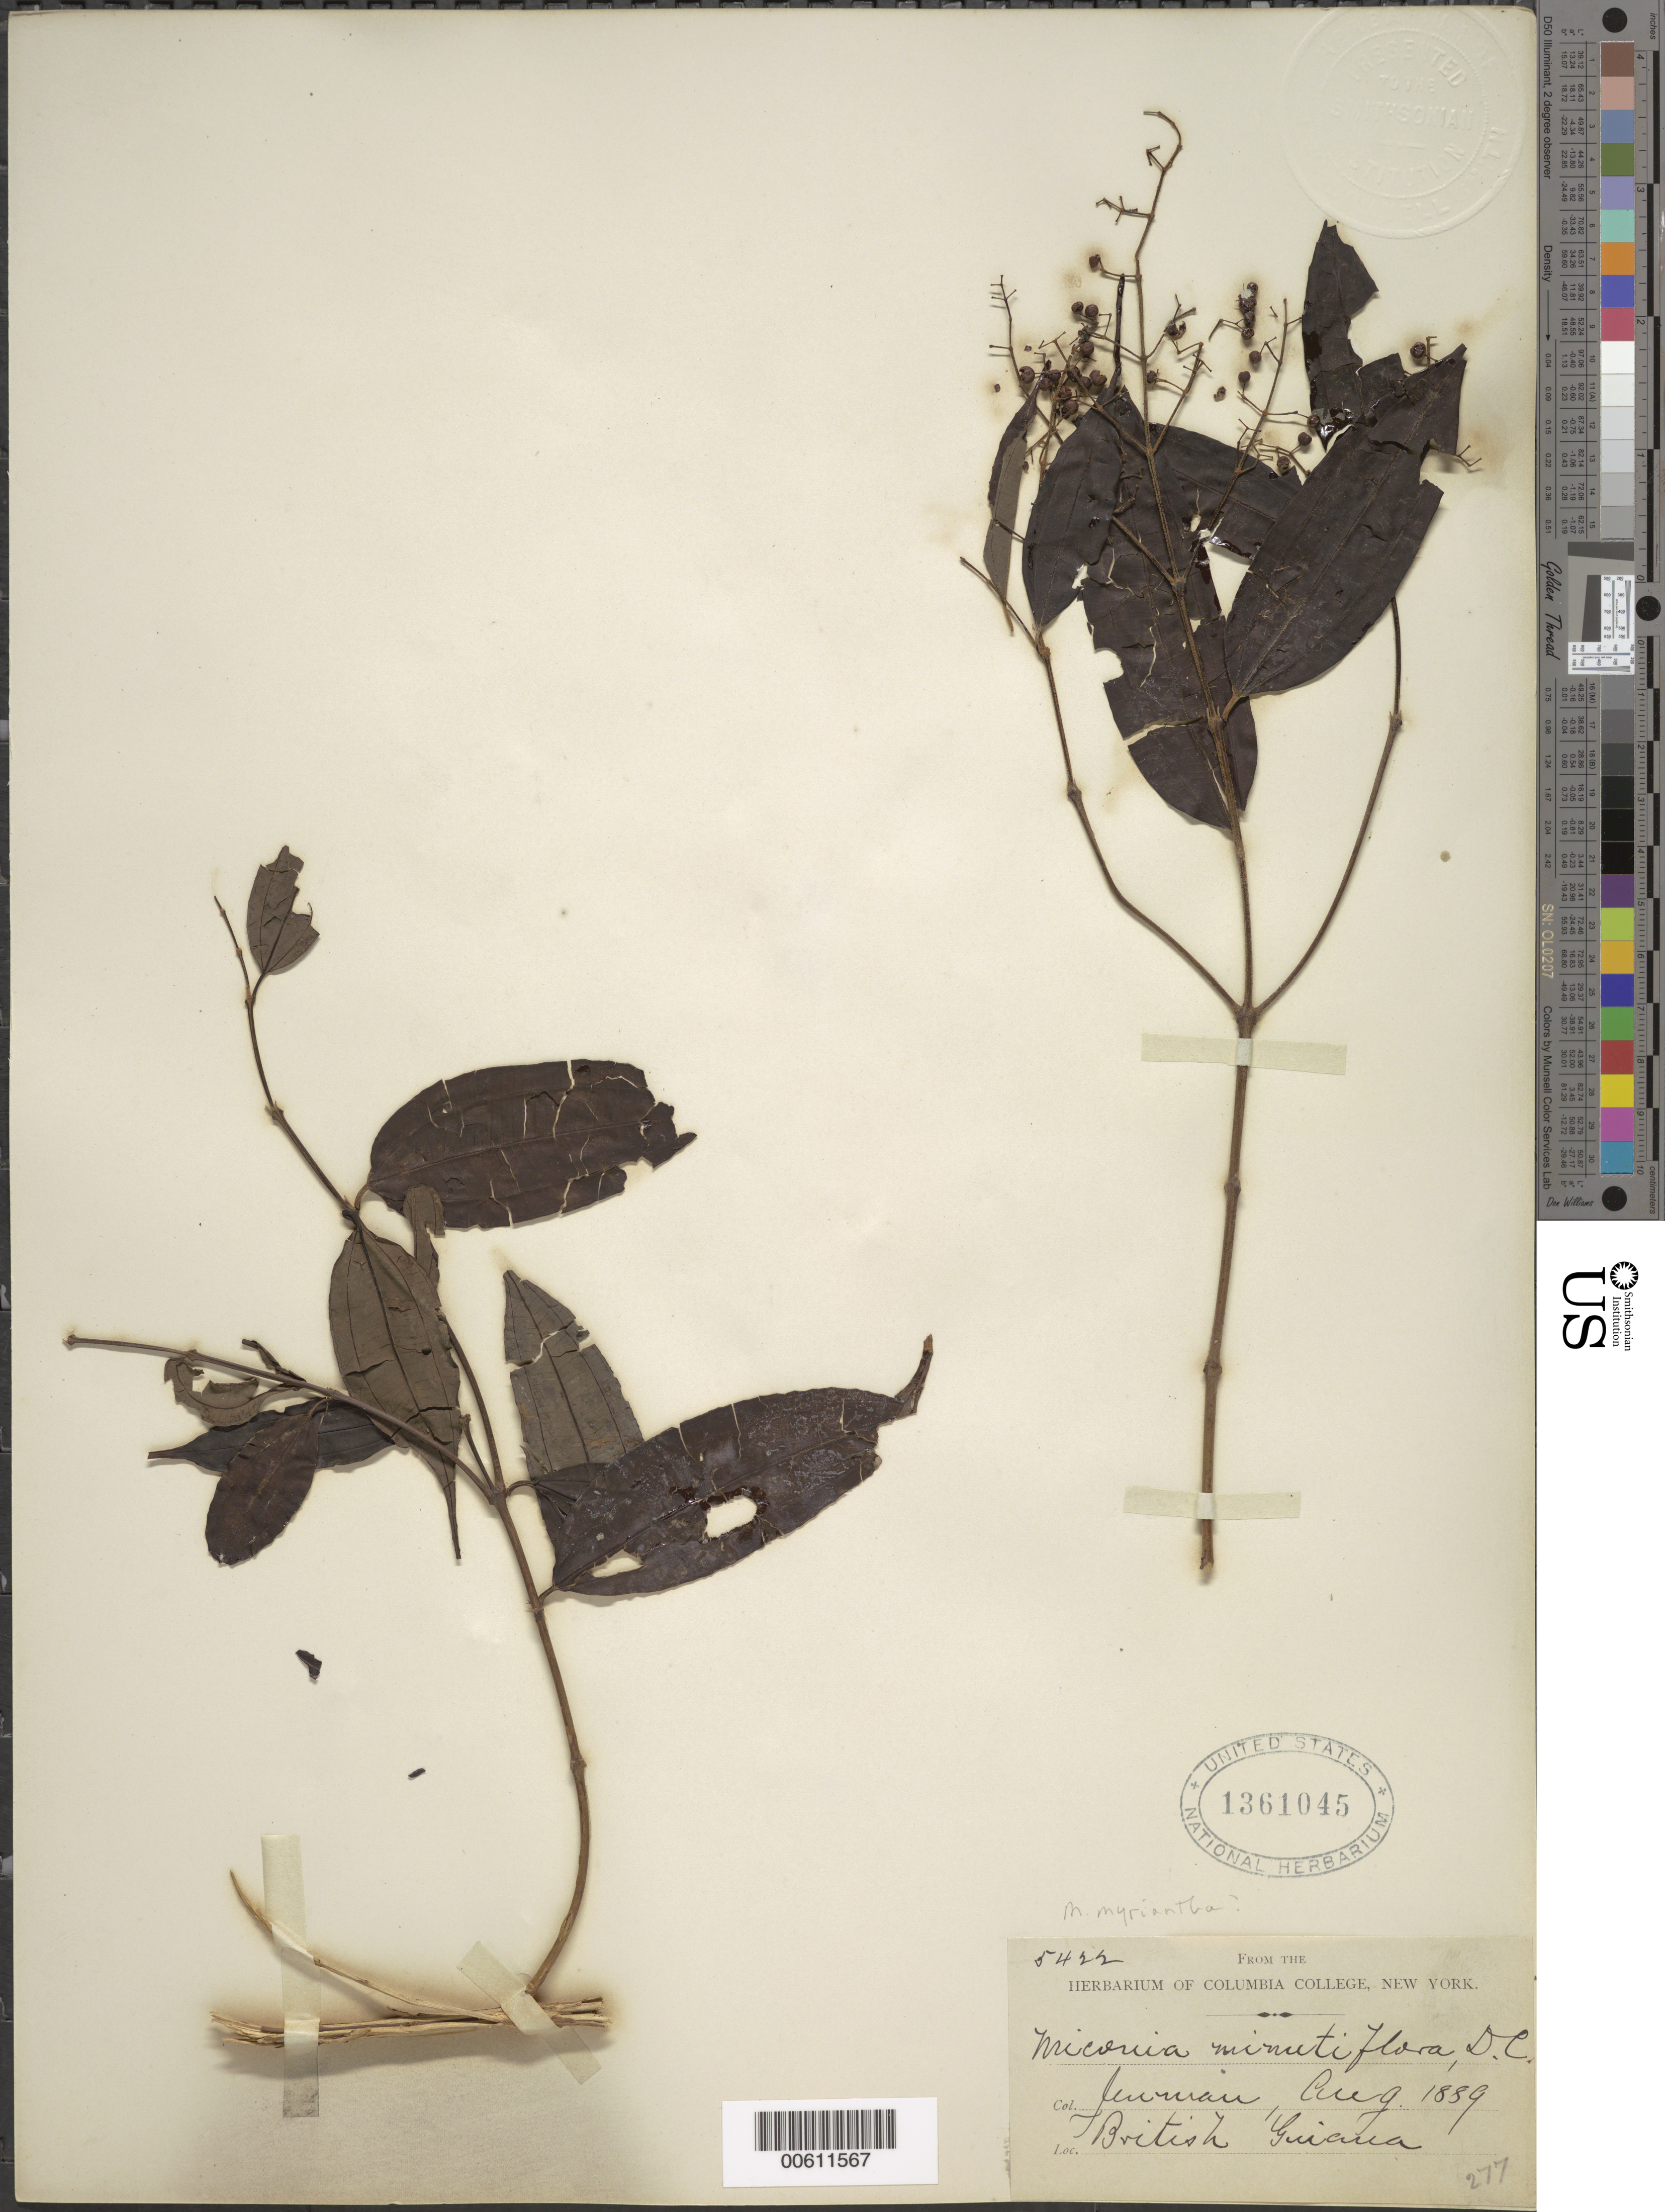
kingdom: Plantae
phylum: Tracheophyta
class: Magnoliopsida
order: Myrtales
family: Melastomataceae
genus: Miconia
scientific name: Miconia myriantha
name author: Benth.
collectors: G. S. Jenman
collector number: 5422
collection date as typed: August 1889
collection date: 1889-08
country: Guyana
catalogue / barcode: US 1361045